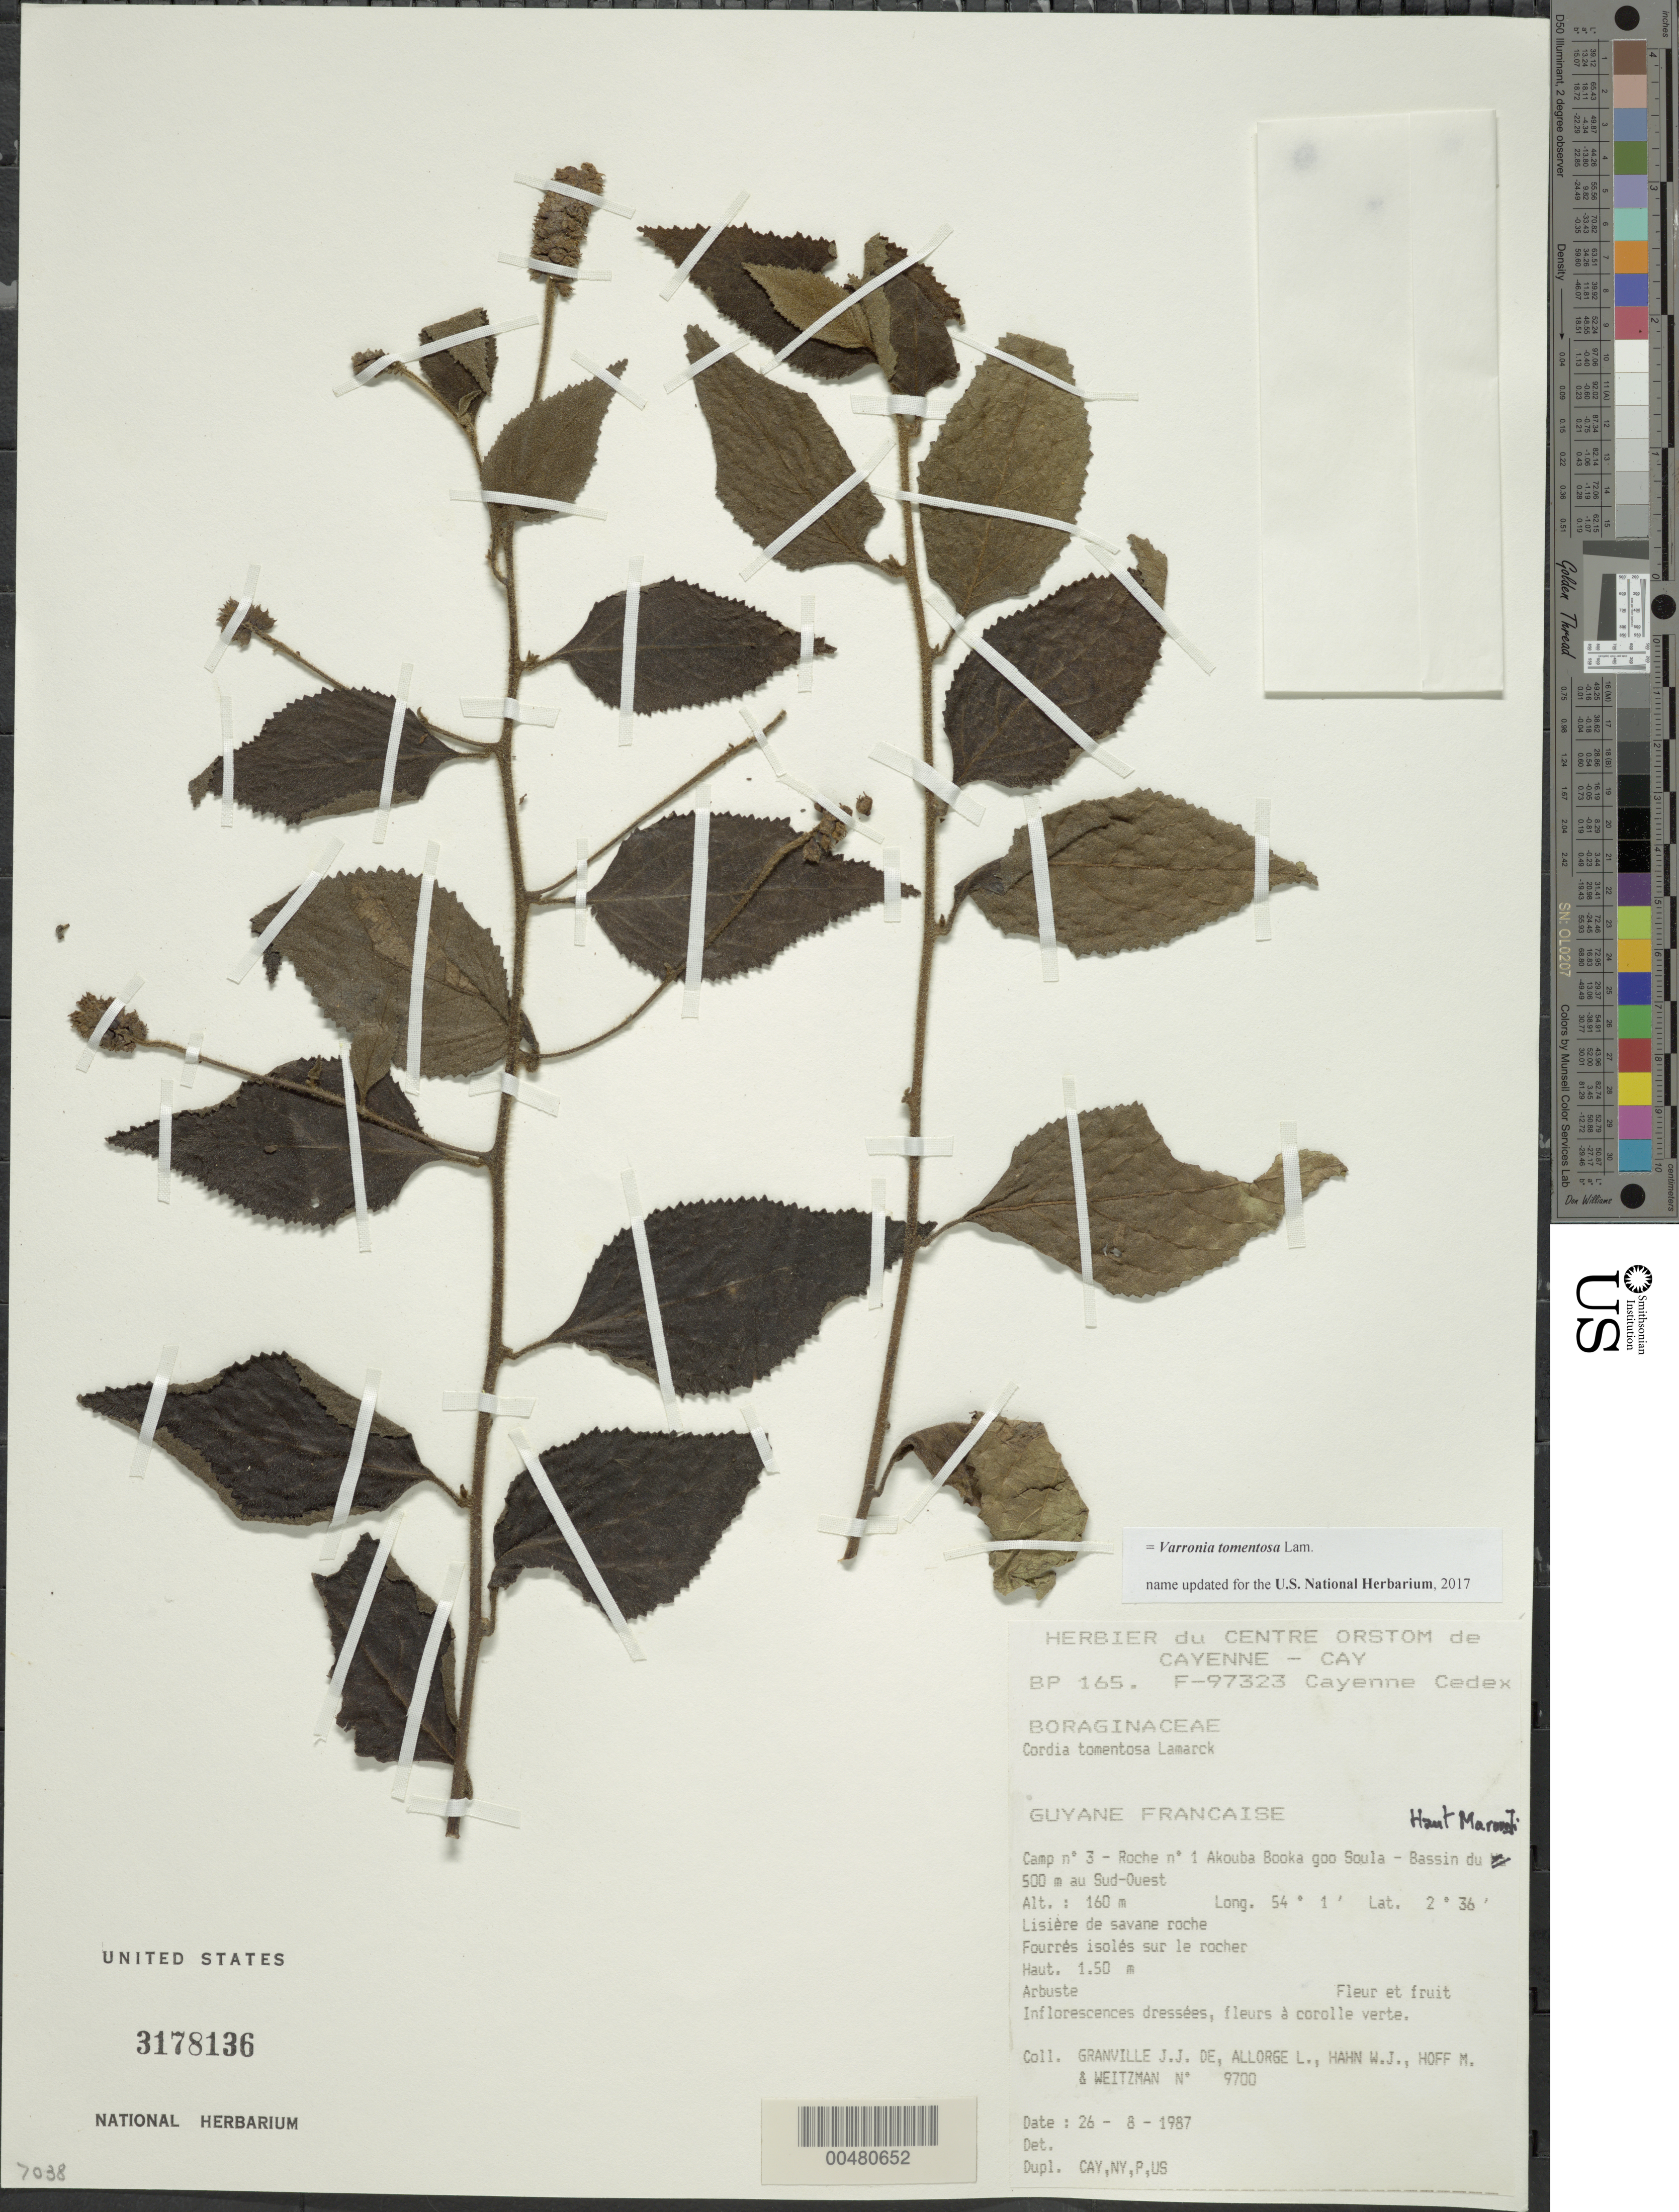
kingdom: Plantae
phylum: Tracheophyta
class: Magnoliopsida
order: Boraginales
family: Cordiaceae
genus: Varronia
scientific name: Varronia tomentosa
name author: Lam.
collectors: J.-J. de Granville, L. Allorge, W. J. Hahn, M. Hoff & Weitzman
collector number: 9700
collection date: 1987-08-26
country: French Guiana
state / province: Cayenne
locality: Guyane Francaise. Camp nº 3 - Roche nº 1 Akouba Booka goo Soula - Bassin du Haut Marouini [interpreted] 500 m au Sud-Ouest.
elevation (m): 160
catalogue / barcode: US 3178136